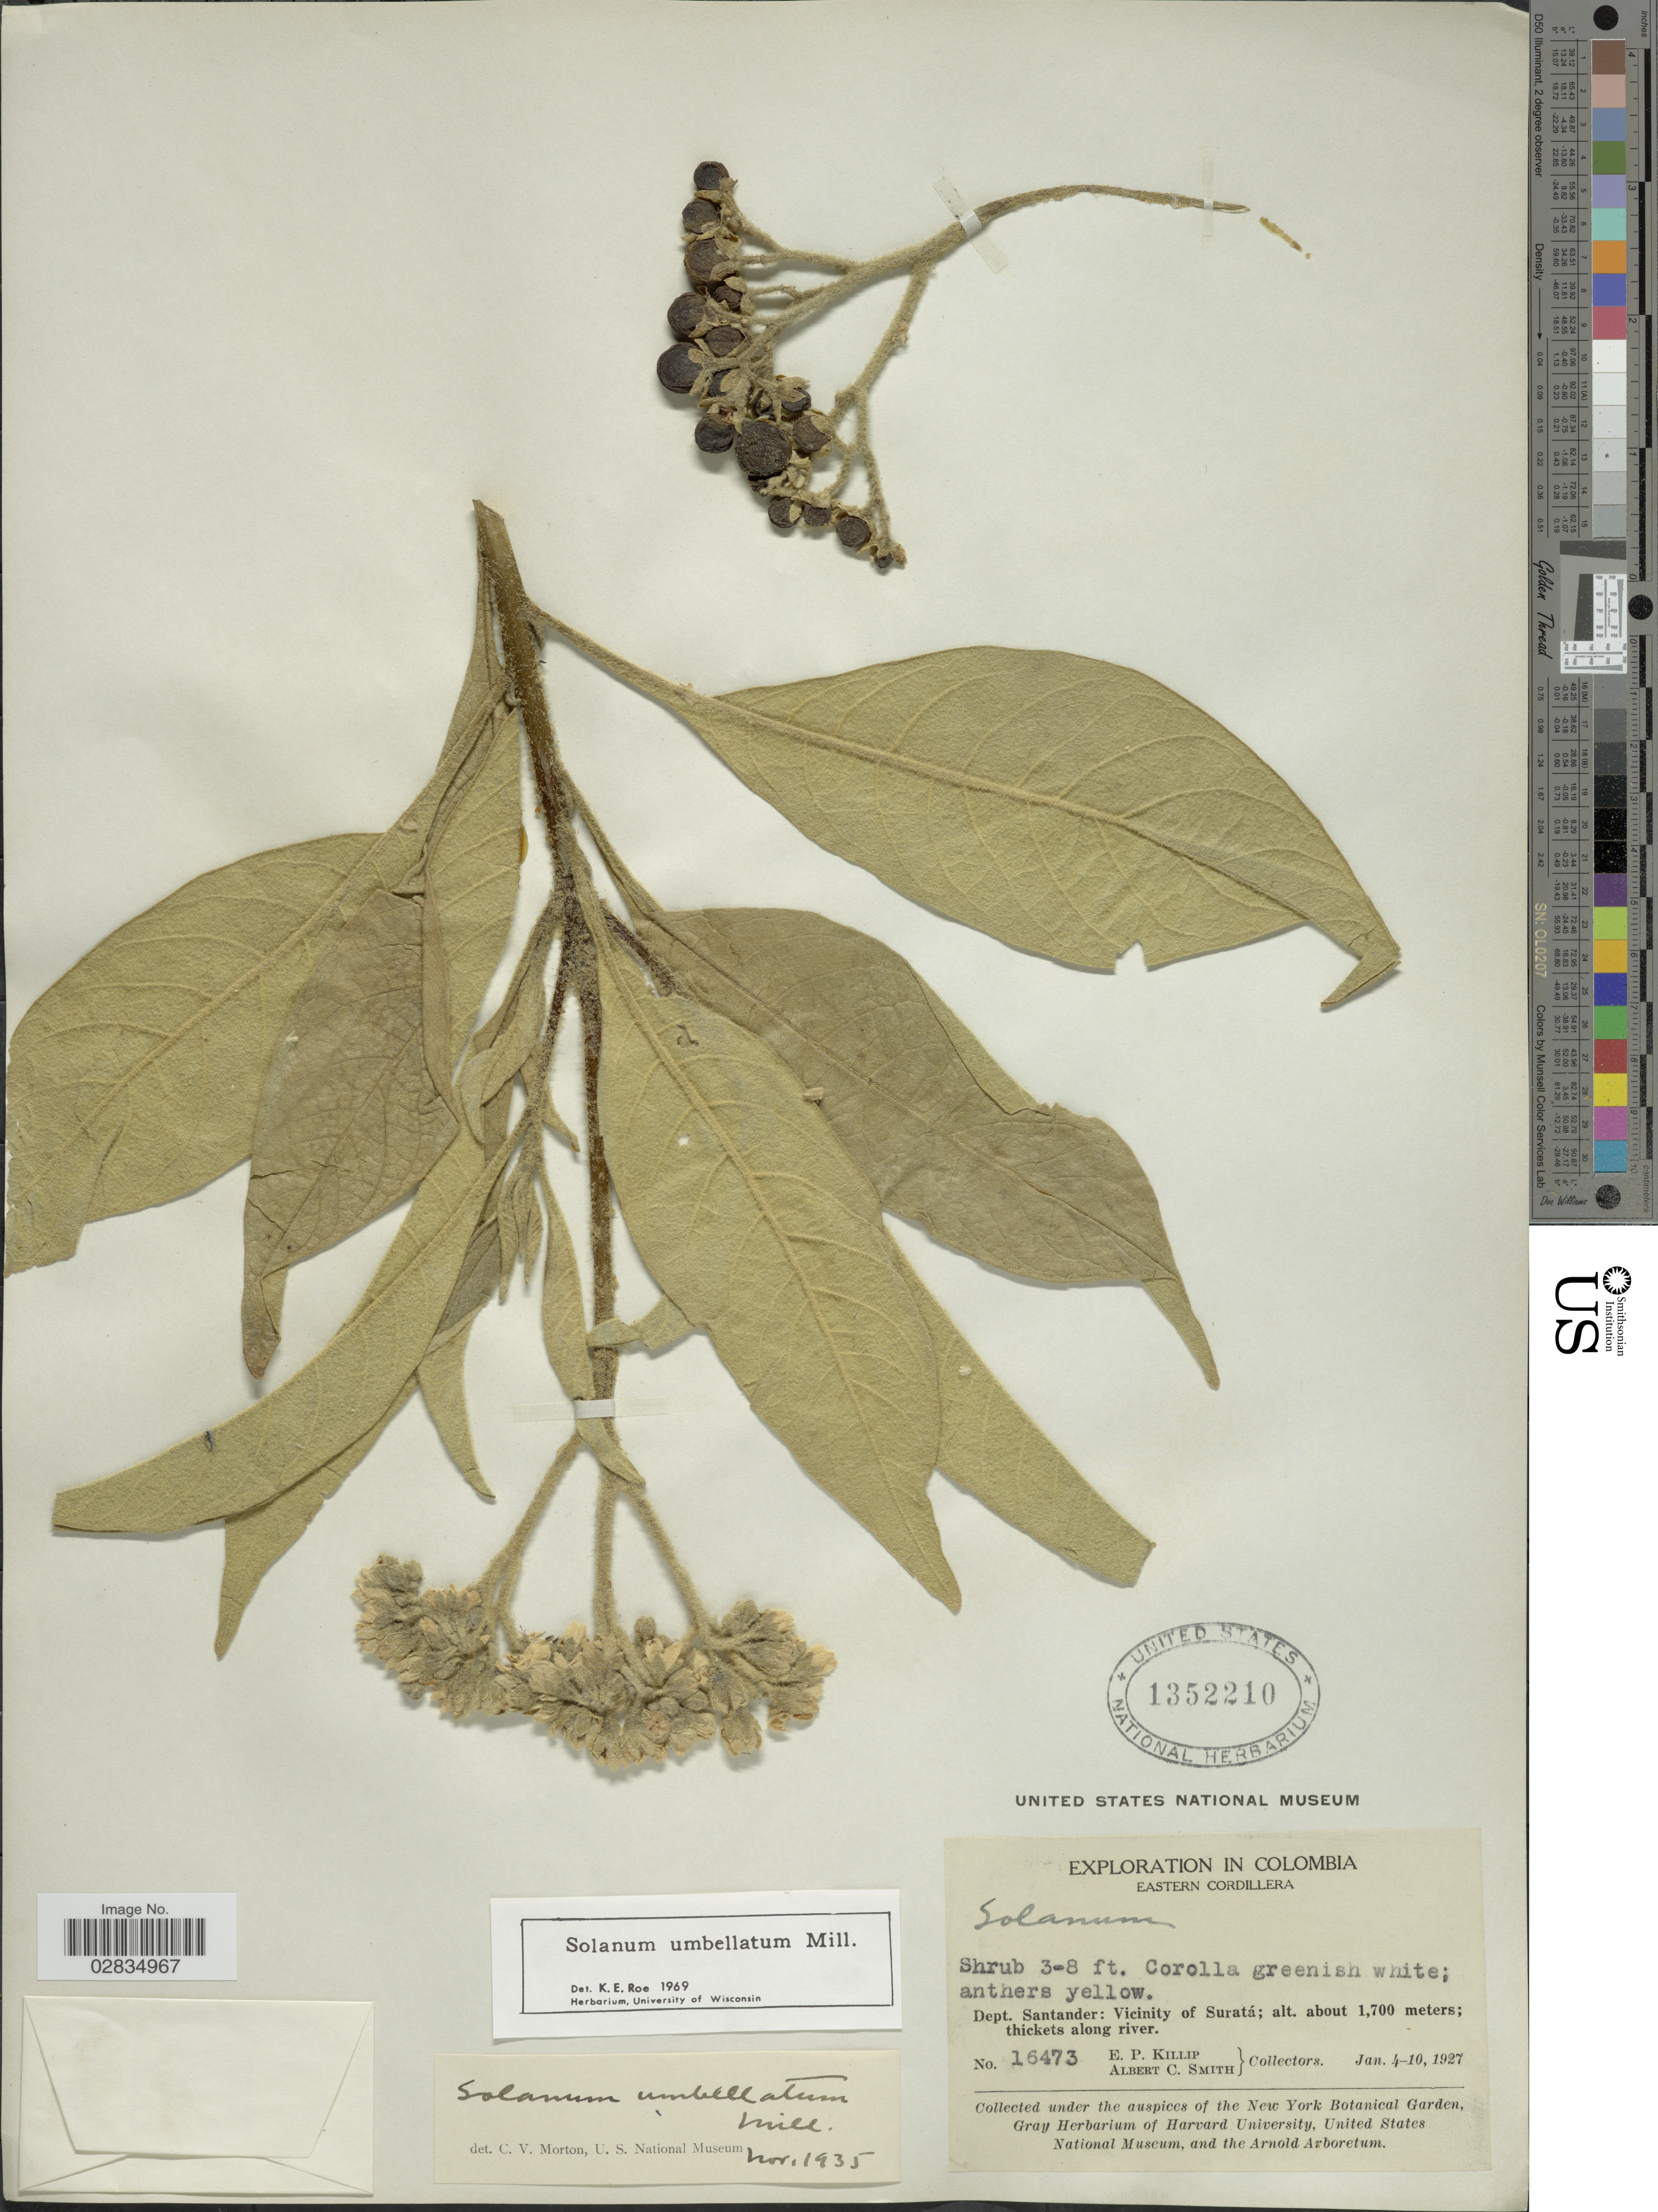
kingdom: Plantae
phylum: Tracheophyta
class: Magnoliopsida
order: Solanales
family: Solanaceae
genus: Solanum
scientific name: Solanum umbellatum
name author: Mill.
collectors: E. P. Killip & A. C. Smith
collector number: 16473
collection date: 1927-01-04/1927-01-10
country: Colombia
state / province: Santander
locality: Eastern Cordillera, Dept. Santander: Vicinity of Suratá.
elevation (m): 1700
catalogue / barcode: US 1352210